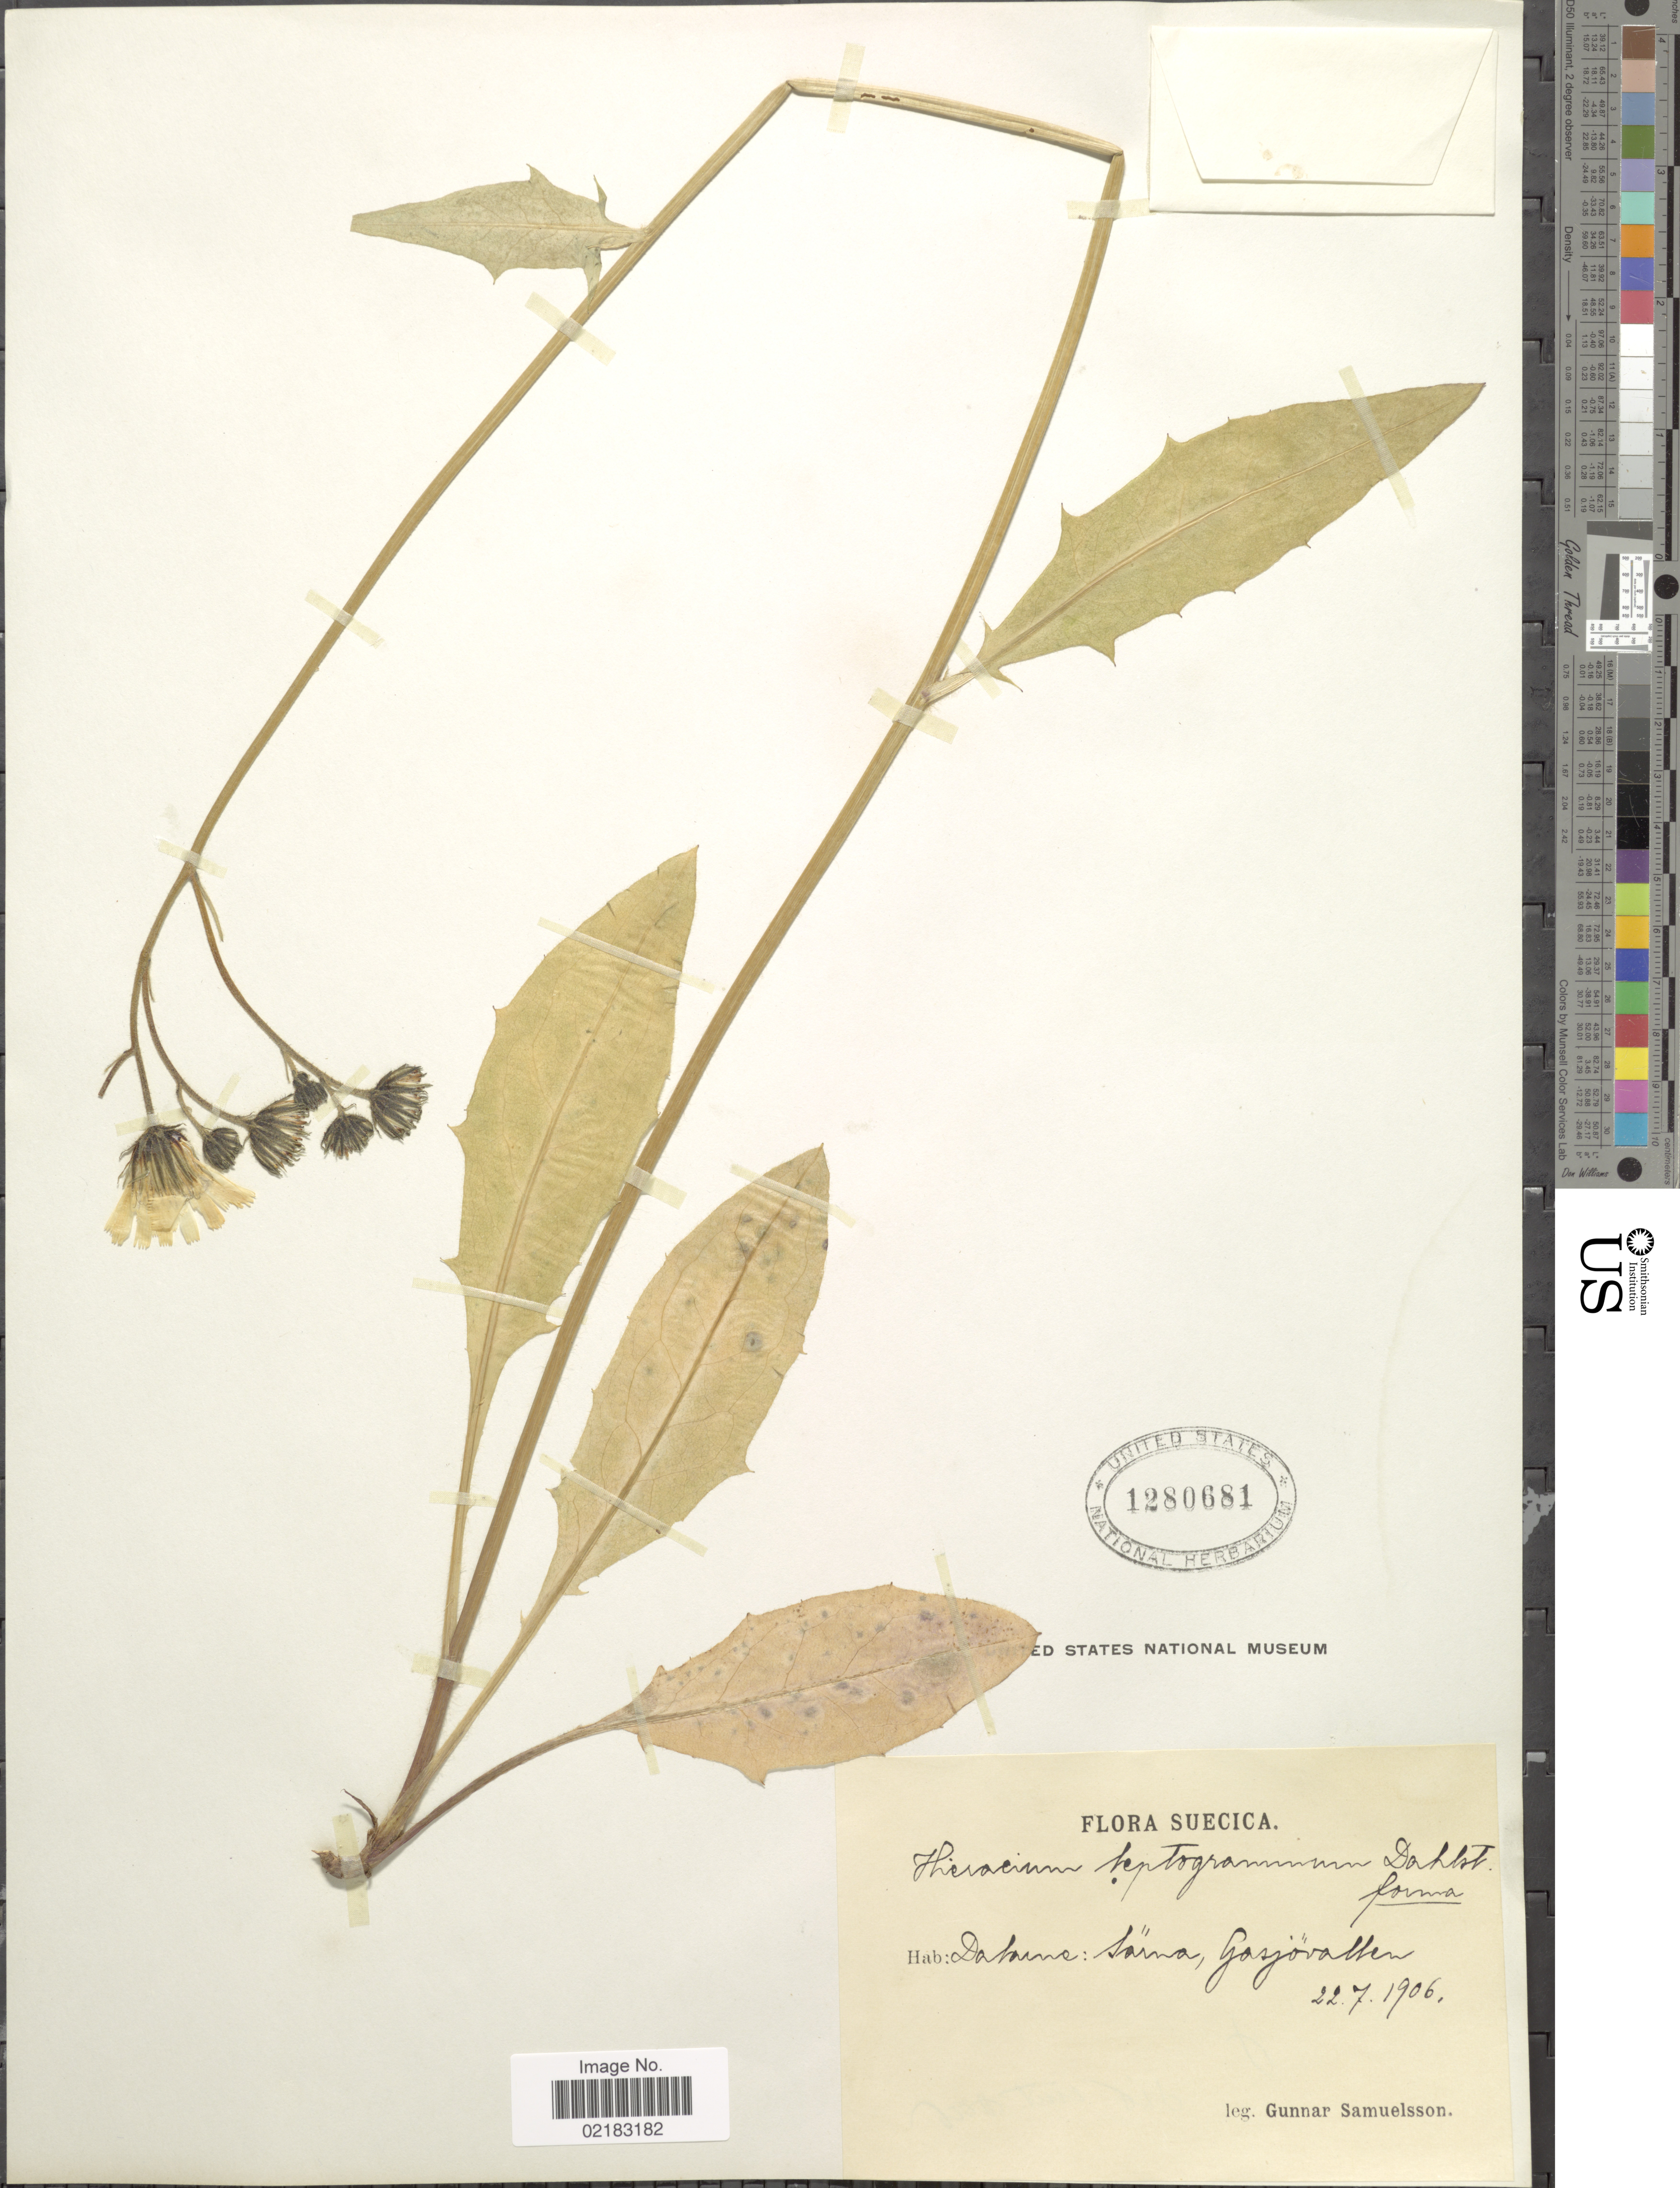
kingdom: Plantae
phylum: Tracheophyta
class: Magnoliopsida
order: Asterales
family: Asteraceae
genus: Hieracium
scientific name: Hieracium diaphanoides subsp. leptogrammum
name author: (Dahlst.) Zahn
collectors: G. Samuelsson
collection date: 1906-07-22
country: Sweden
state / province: Dalarna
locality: Särna, Gasjovallen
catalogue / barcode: US 1280681